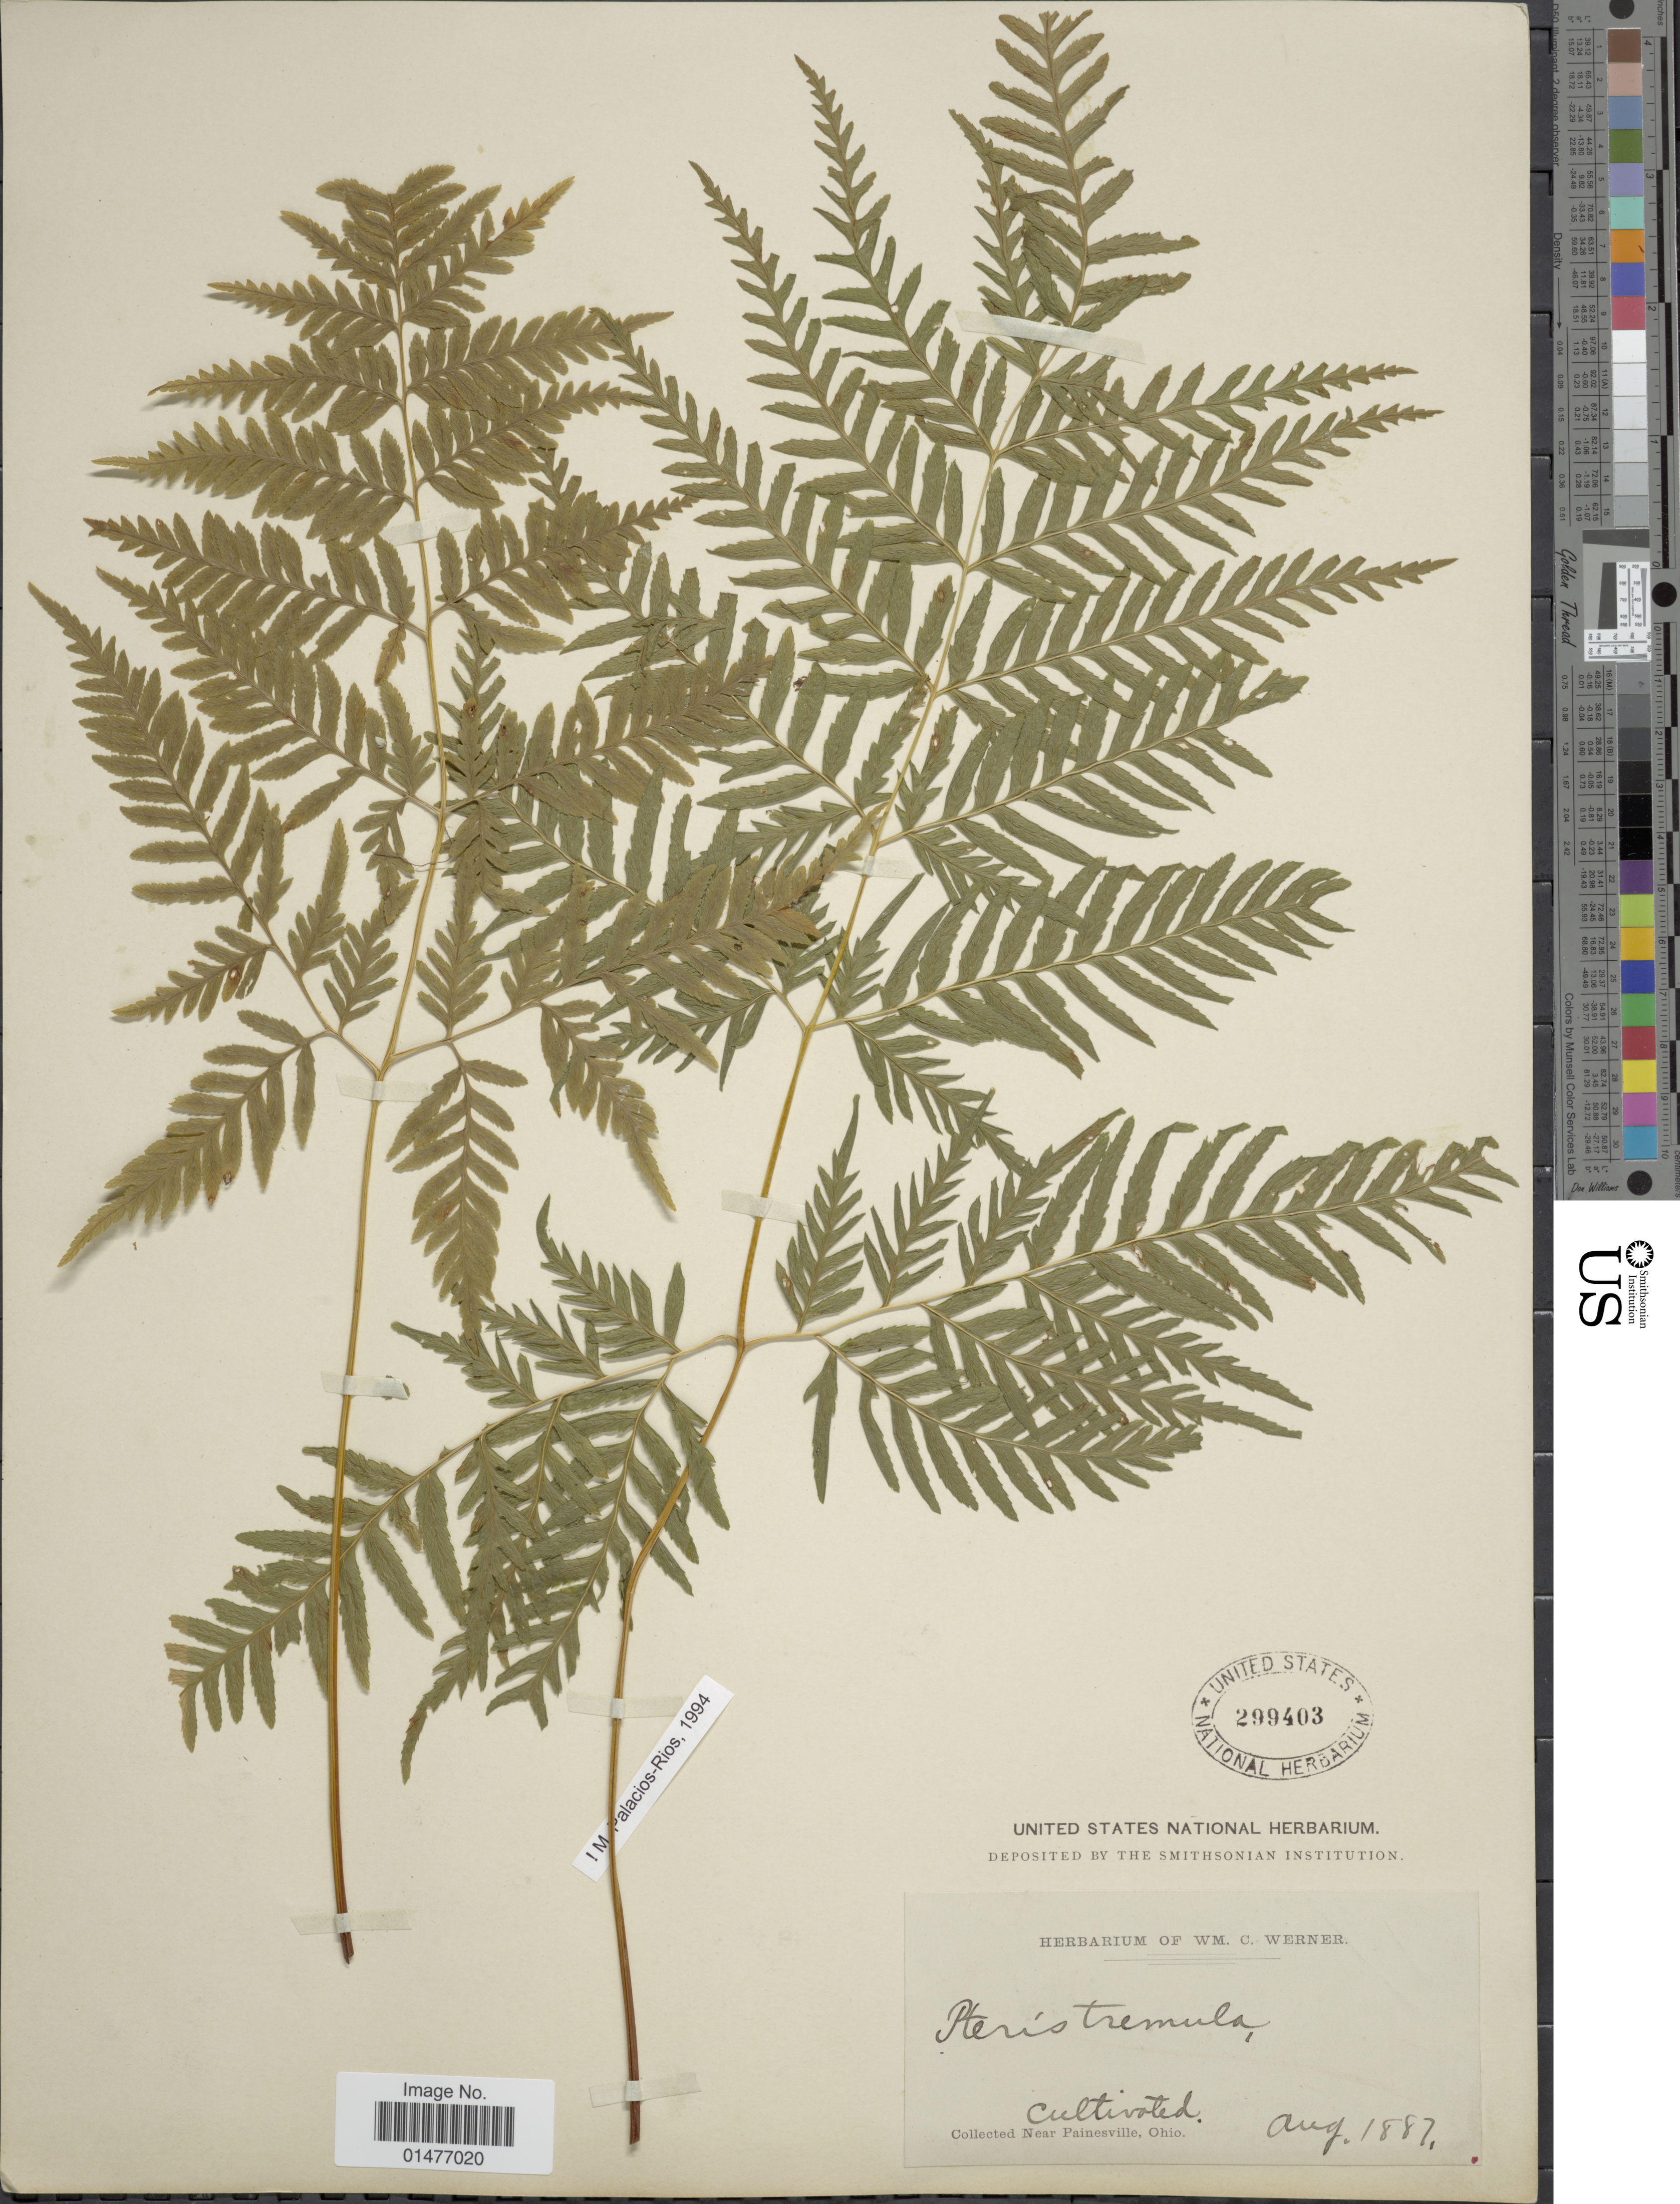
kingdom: Plantae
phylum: Tracheophyta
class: Polypodiopsida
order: Polypodiales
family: Pteridaceae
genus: Pteris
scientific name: Pteris tremula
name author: R. Br.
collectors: ex herb. Wm. C. Werner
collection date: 1887-08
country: United States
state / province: Ohio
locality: Near Painesville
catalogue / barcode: US 299403